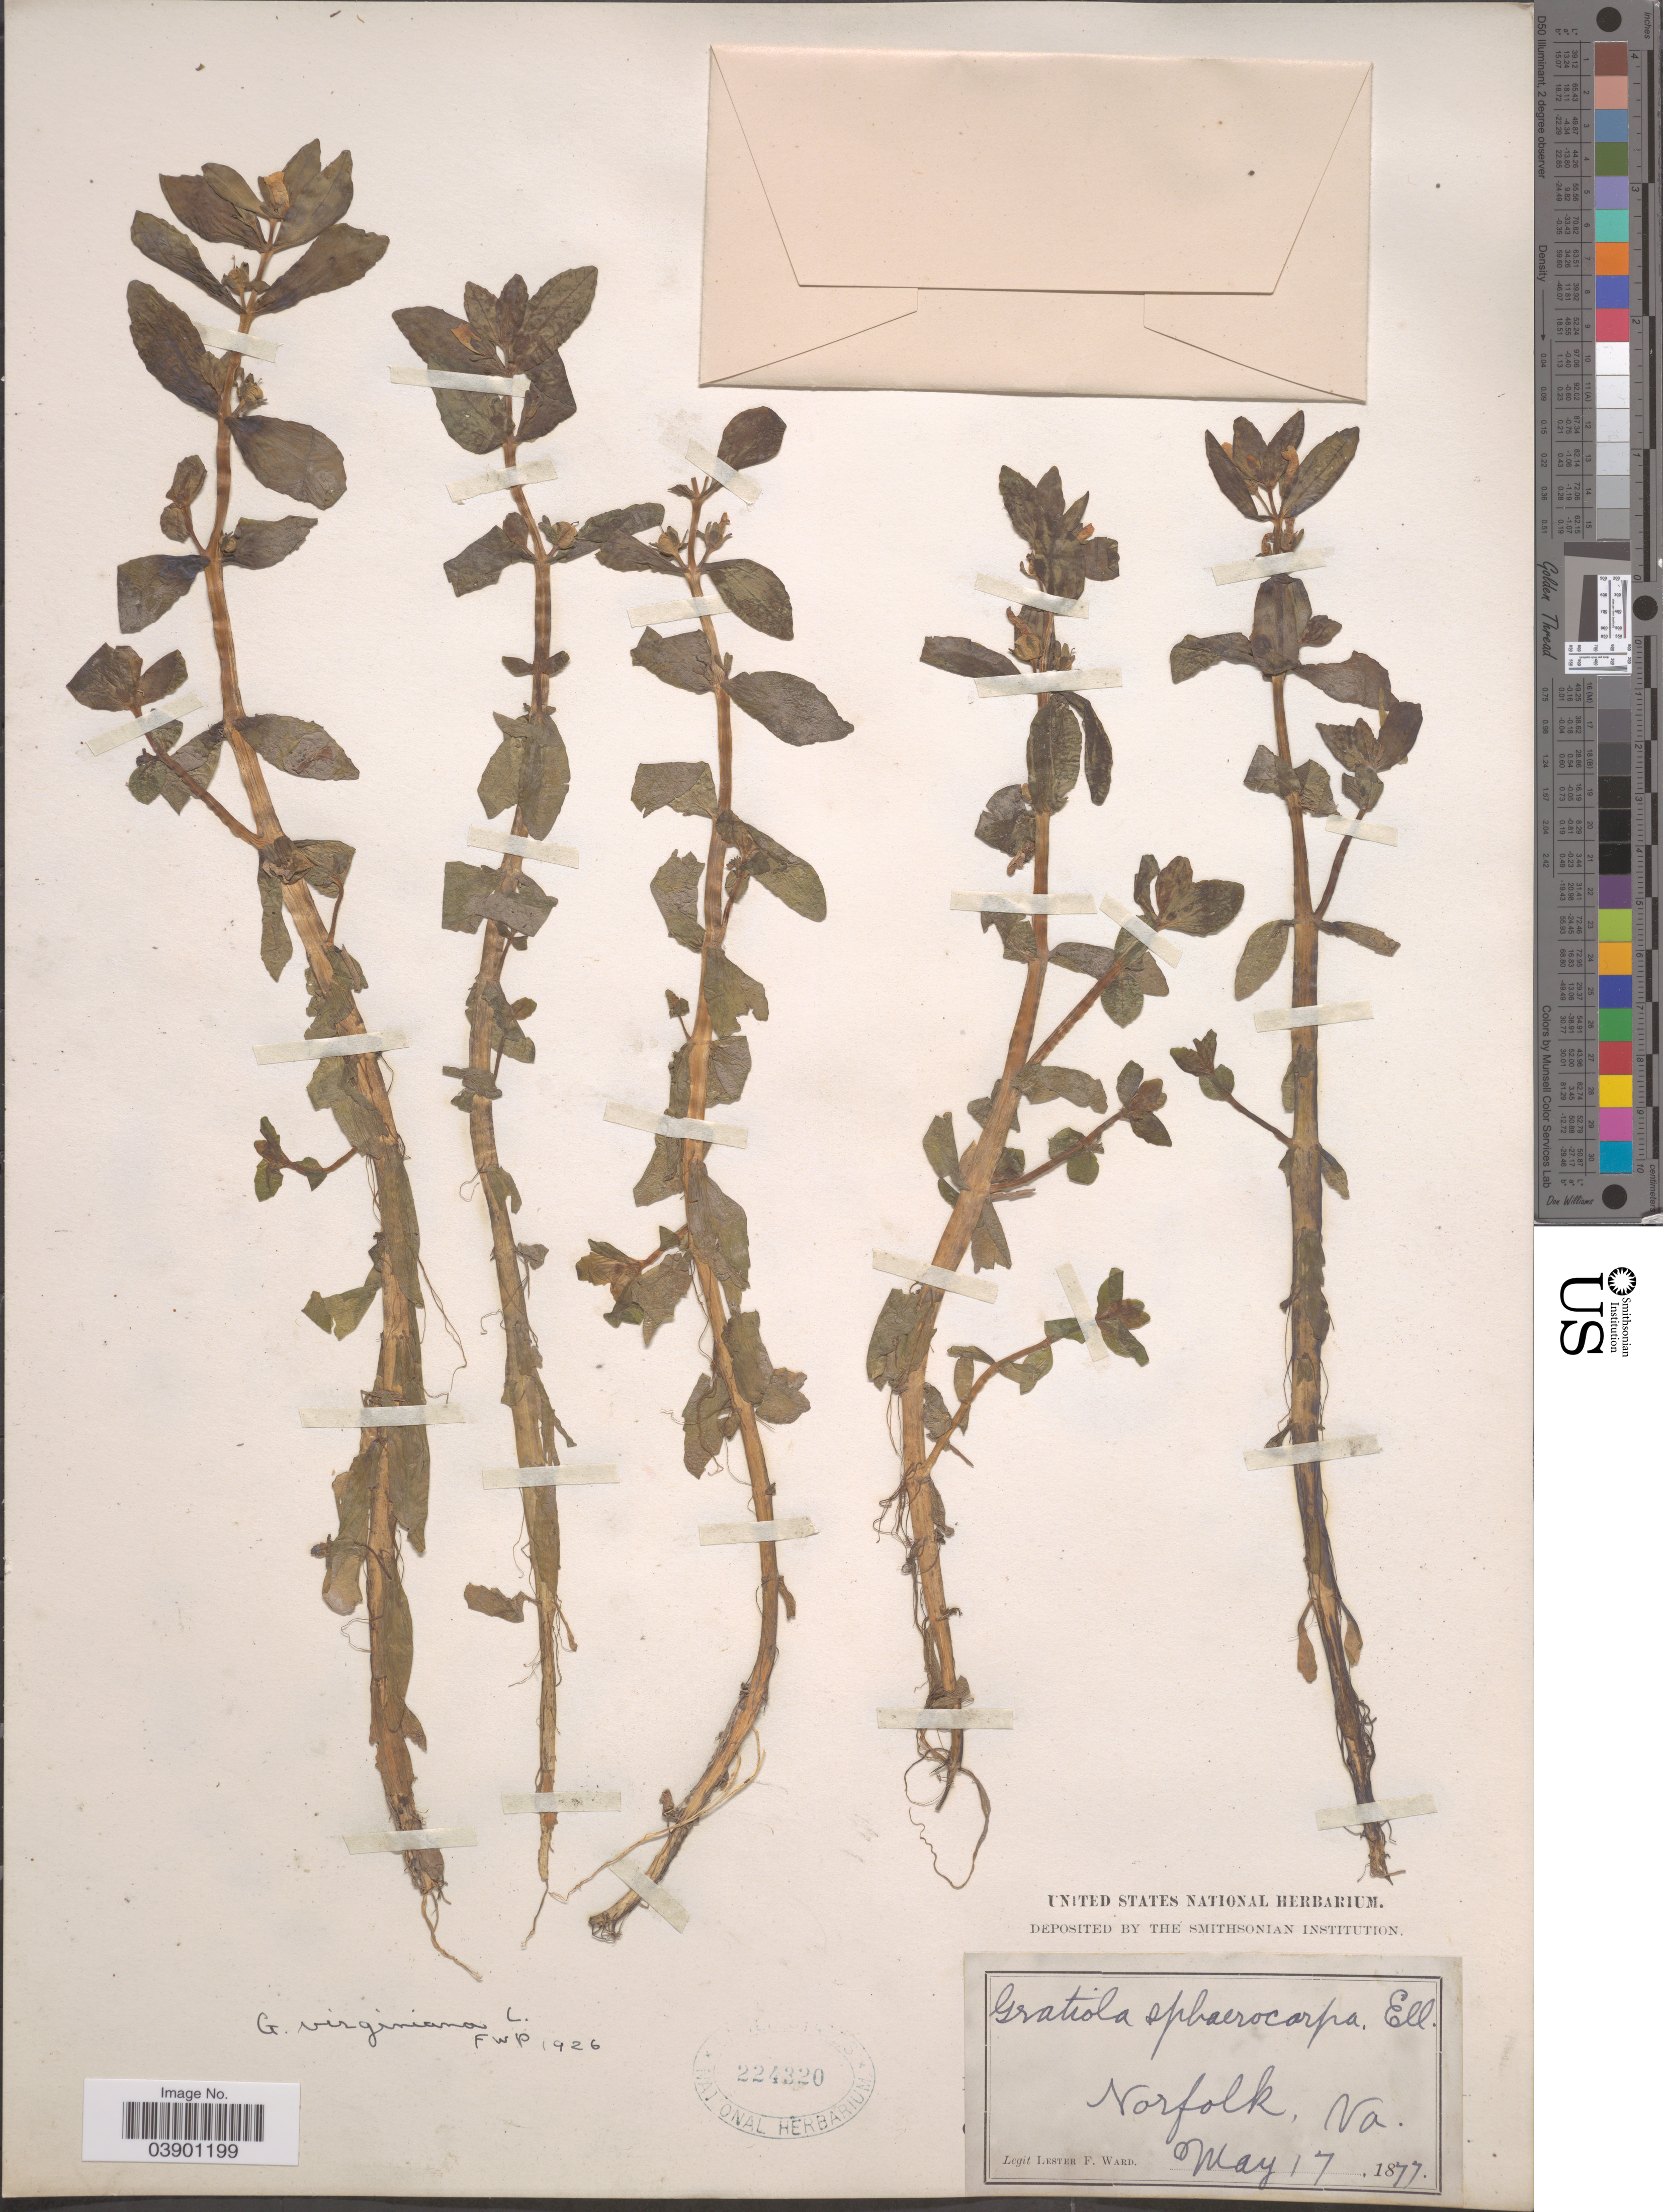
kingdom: Plantae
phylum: Tracheophyta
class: Magnoliopsida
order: Lamiales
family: Plantaginaceae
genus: Gratiola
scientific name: Gratiola virginiana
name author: L.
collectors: L. F. Ward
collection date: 1877-05-17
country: United States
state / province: Virginia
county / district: City of Norfolk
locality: Norfolk.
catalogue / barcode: US 224320